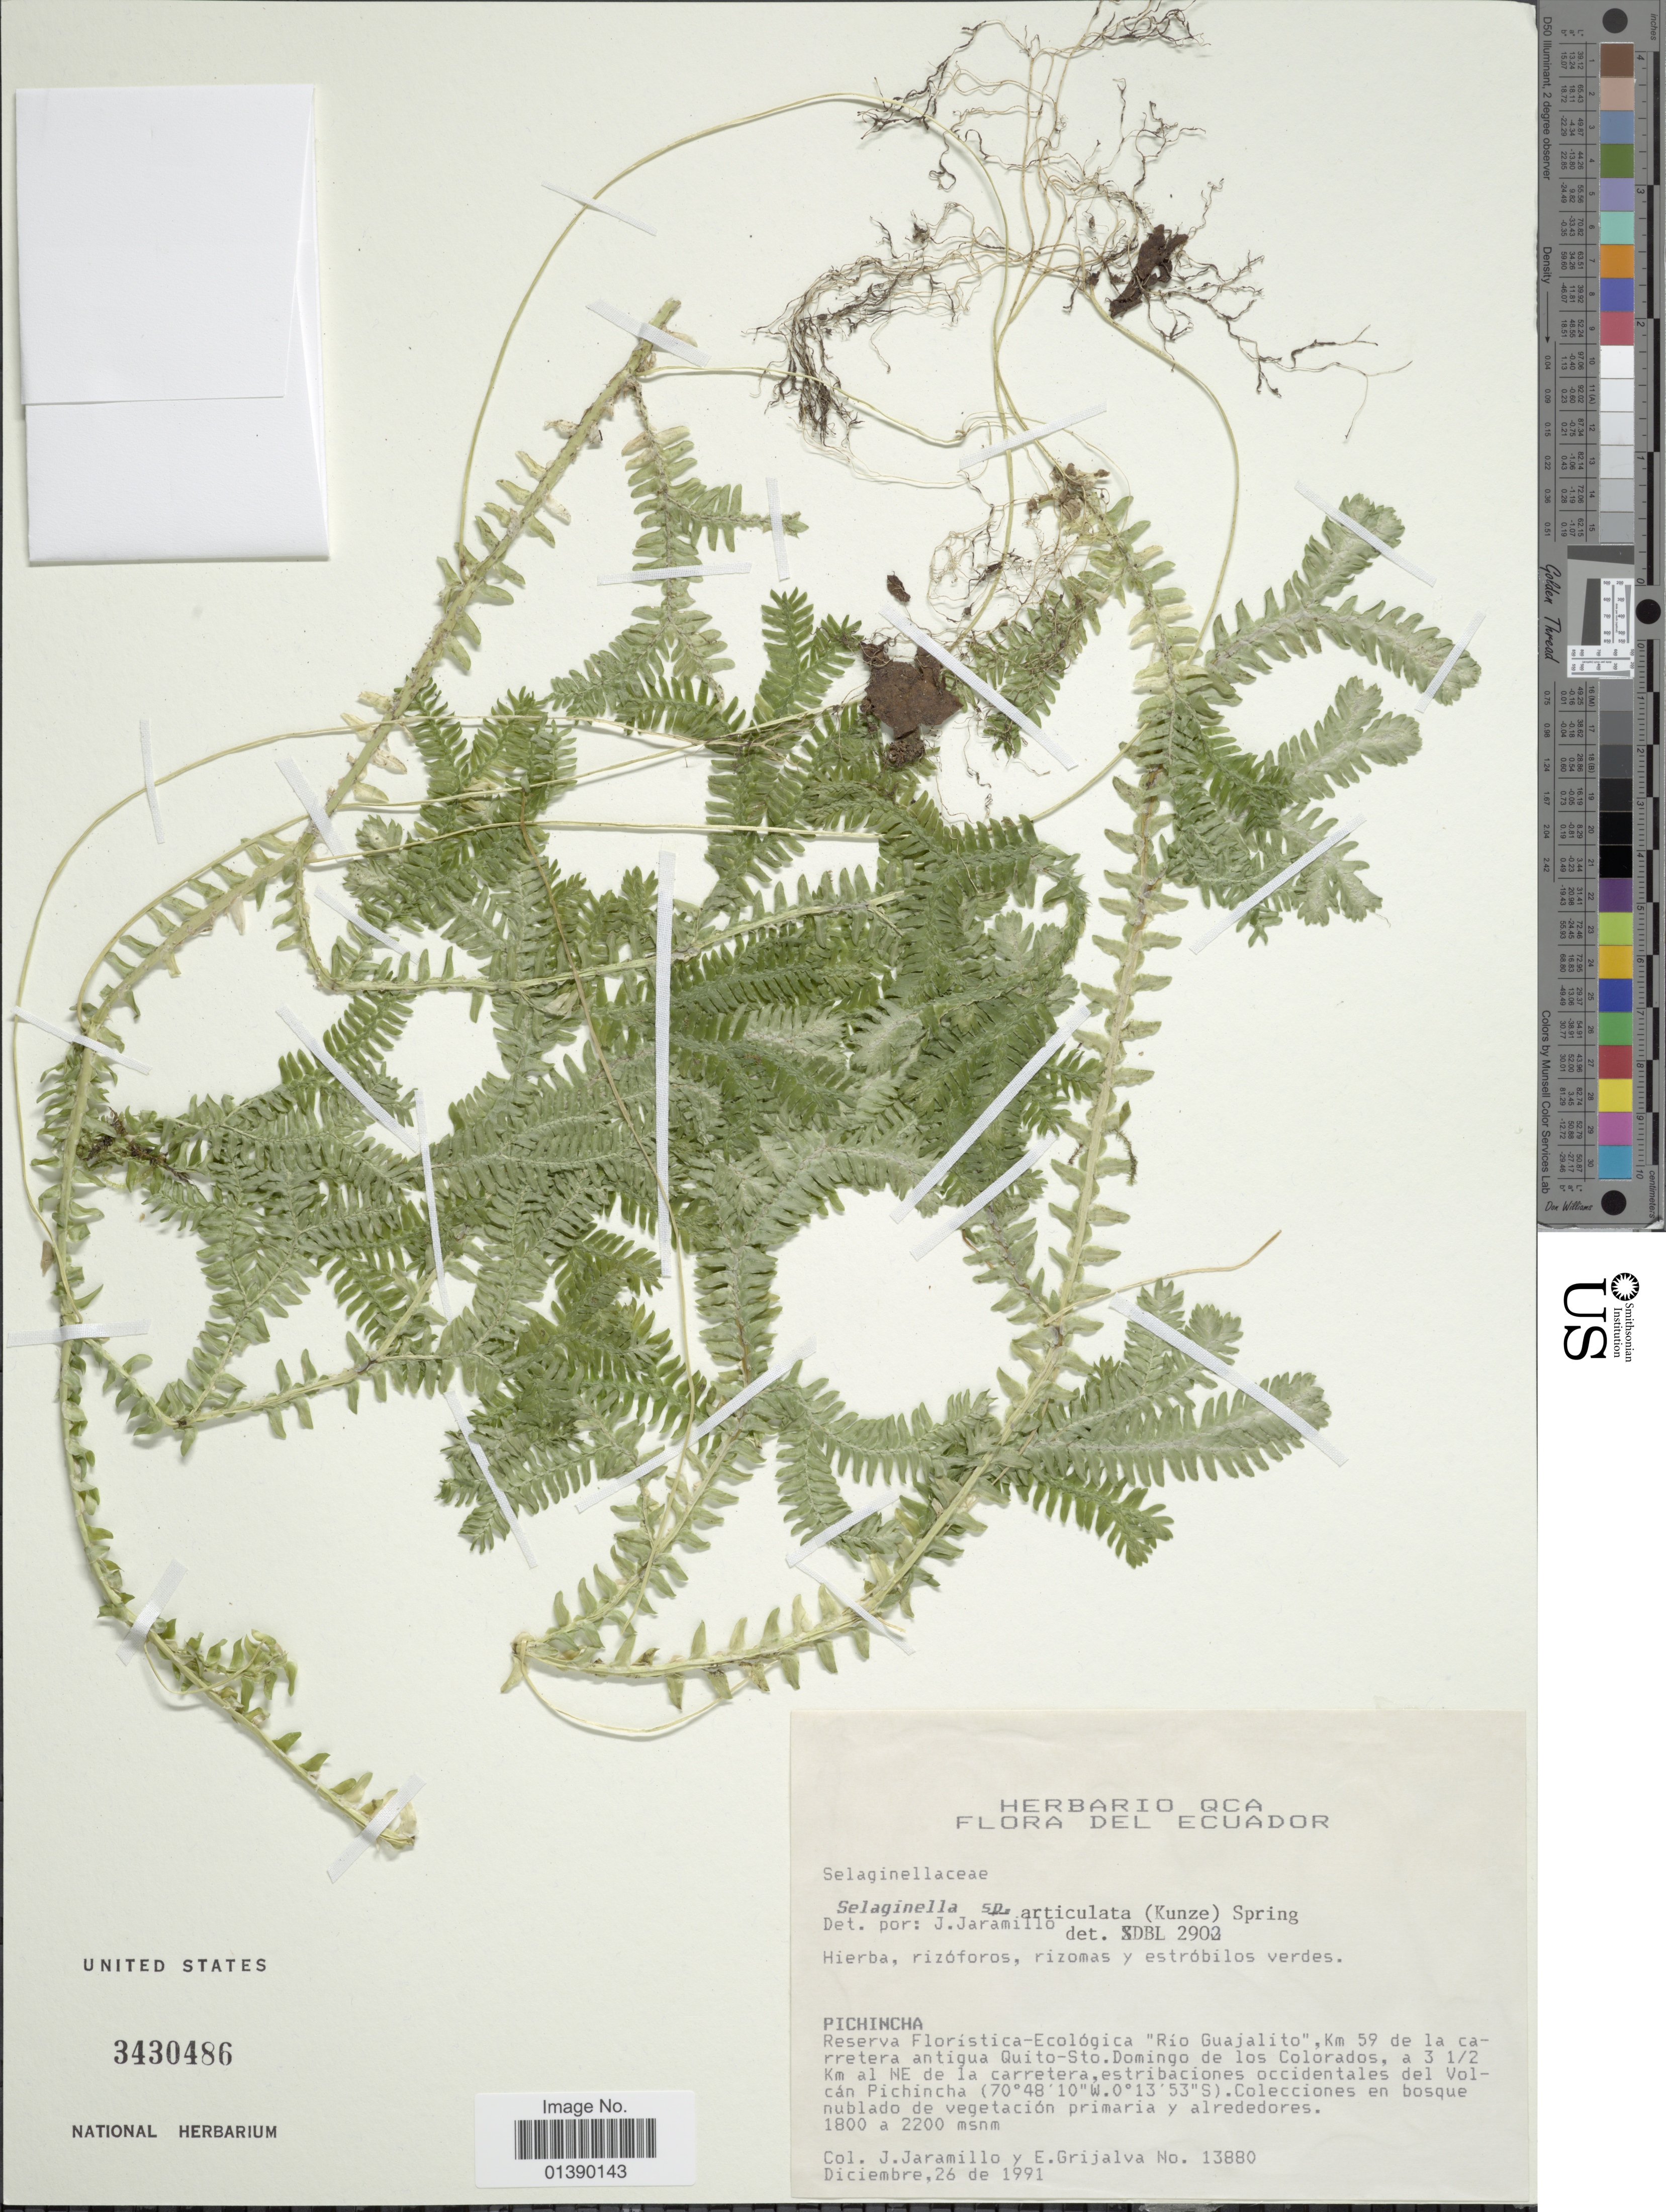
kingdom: Plantae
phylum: Tracheophyta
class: Lycopodiopsida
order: Selaginellales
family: Selaginellaceae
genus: Selaginella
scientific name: Selaginella articulata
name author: (Kunze) Spring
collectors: J. Jaramillo & E. Grijalva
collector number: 13880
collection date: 1991-12-26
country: Ecuador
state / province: Pichincha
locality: Reserva Floristica-Ecológica 'Rio Guajalito', Km 59 de la carretera antigua Quito-Sto, Domingo de los Colorados, a 3½ Km al NE de l carretera, estribaciones occidentales del Volcán Pichincha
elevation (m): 1800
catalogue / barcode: US 3430486